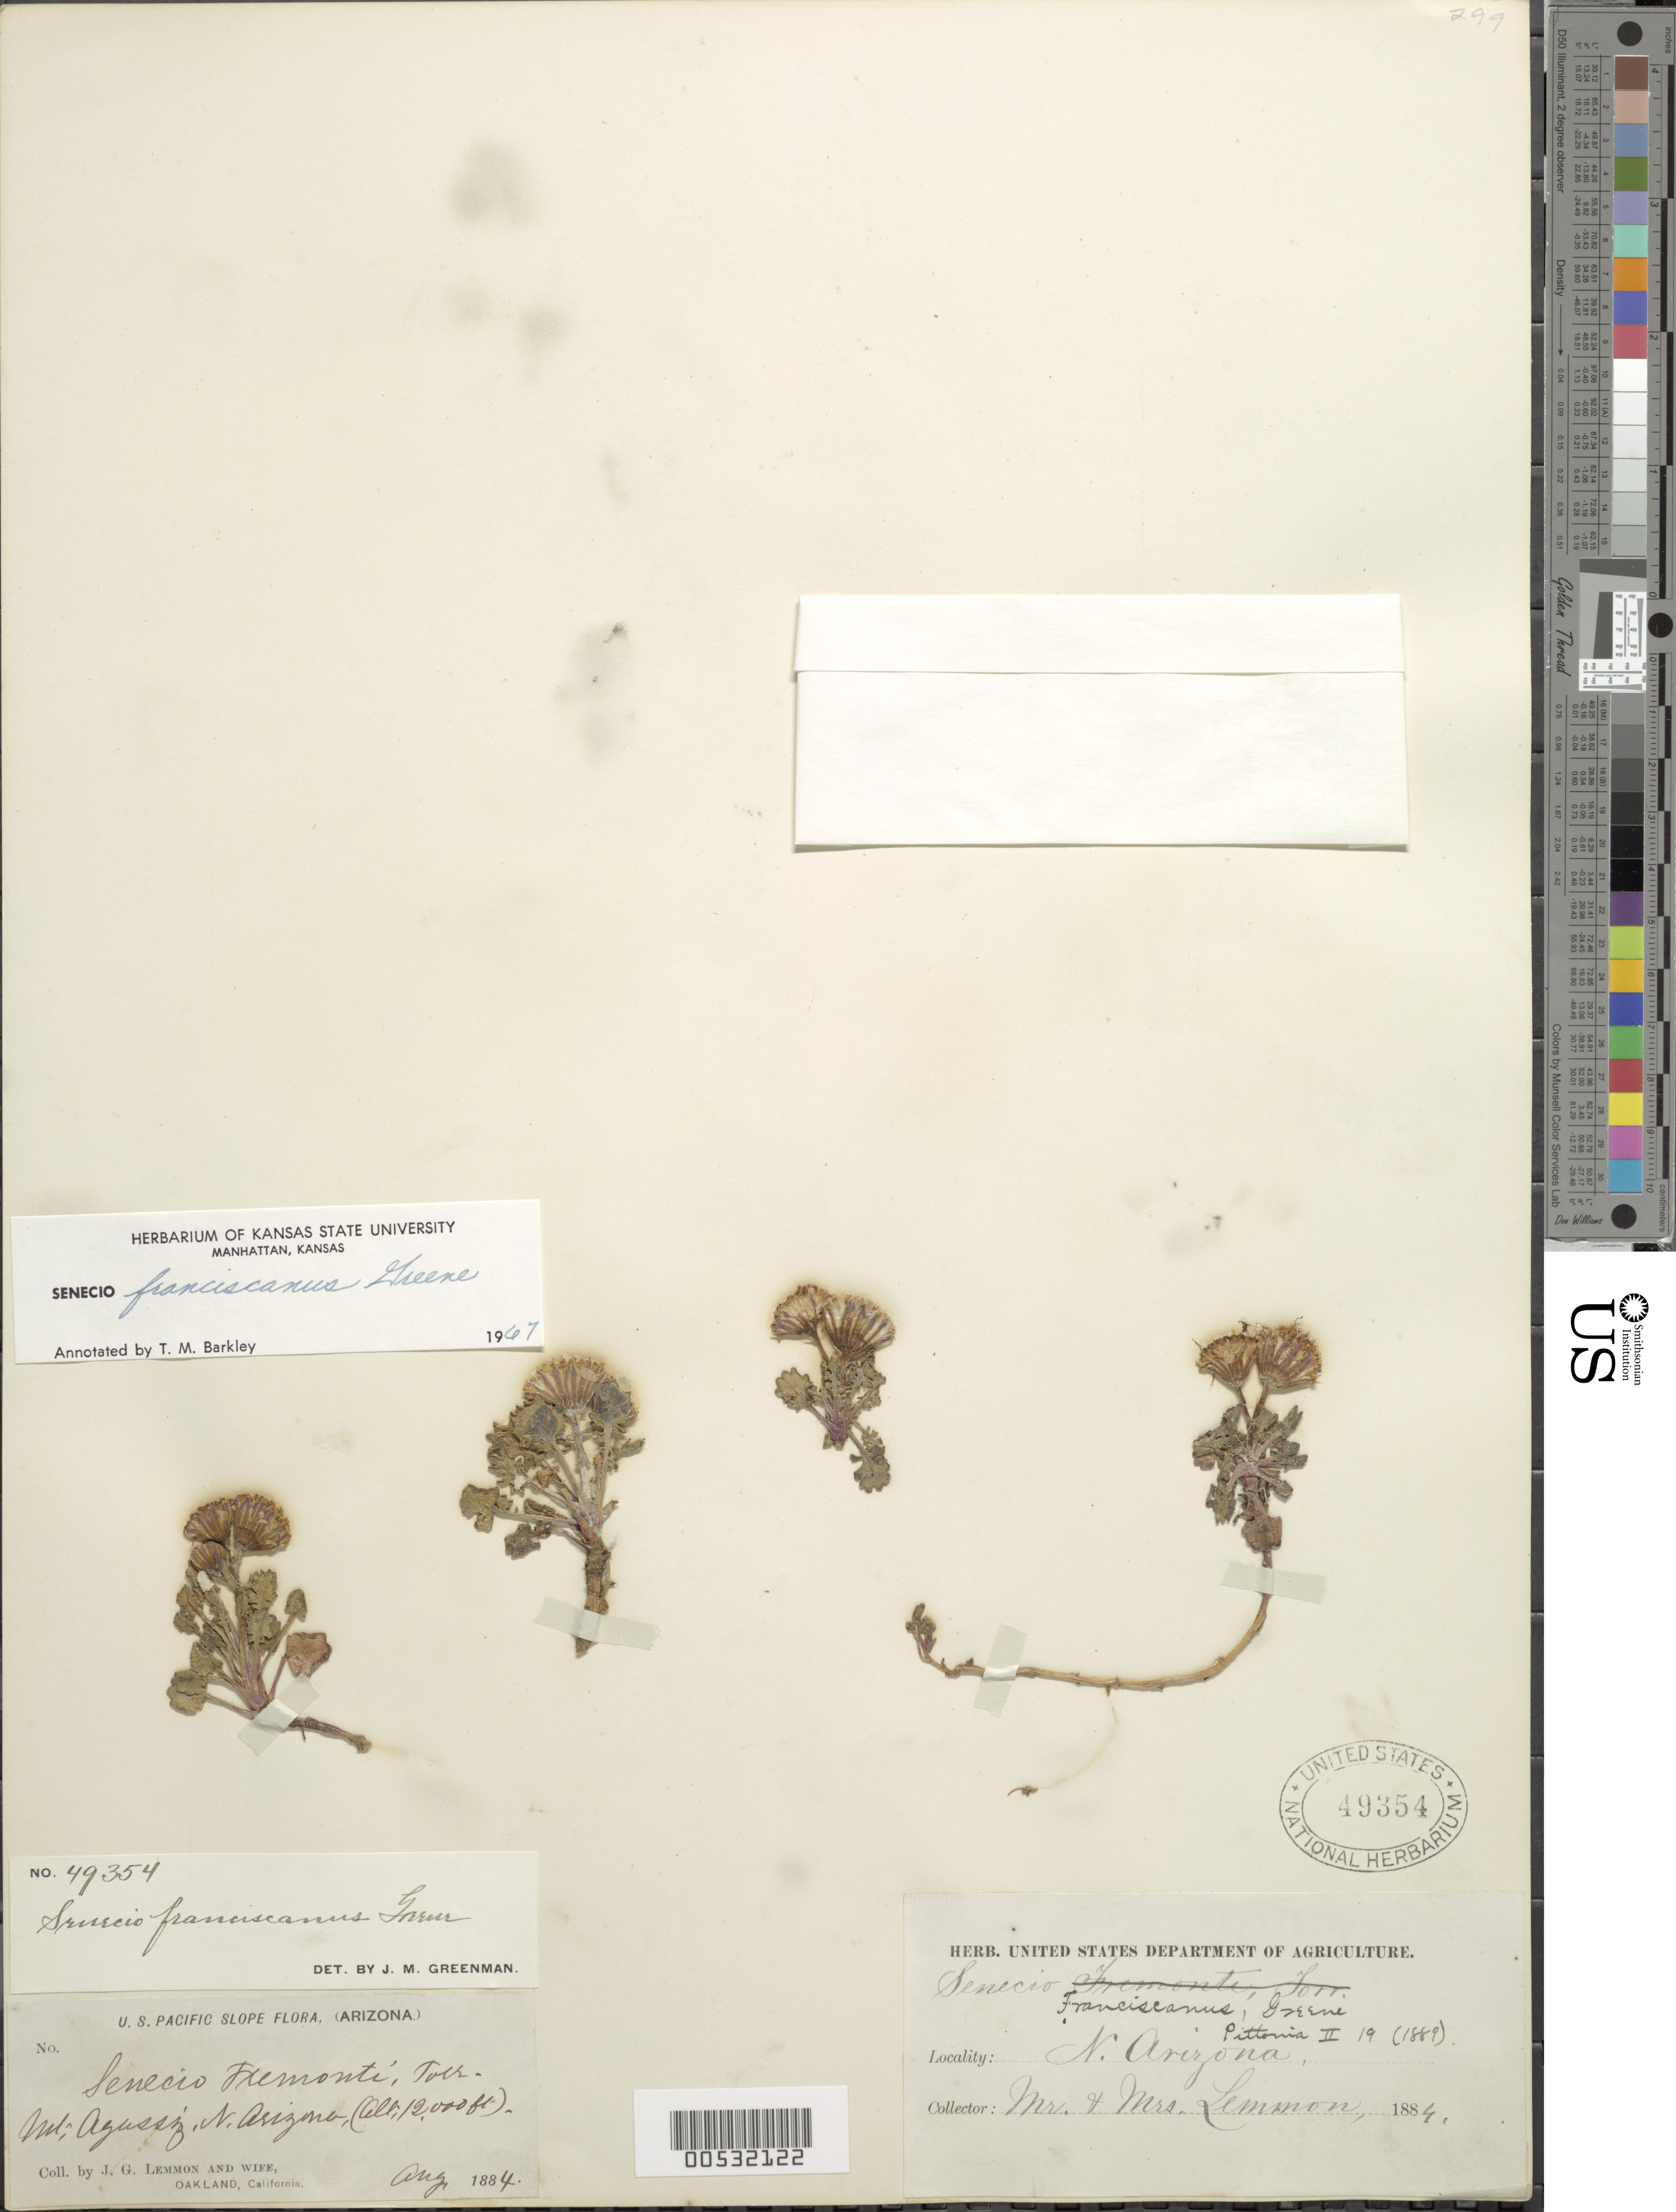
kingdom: Plantae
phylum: Tracheophyta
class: Magnoliopsida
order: Asterales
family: Asteraceae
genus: Packera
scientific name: Packera franciscana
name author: (Greene) W.A. Weber & Á. Löve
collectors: J. G. Lemmon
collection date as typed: Aug 1884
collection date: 1884-08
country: United States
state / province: Arizona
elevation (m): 3657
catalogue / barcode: US 49354